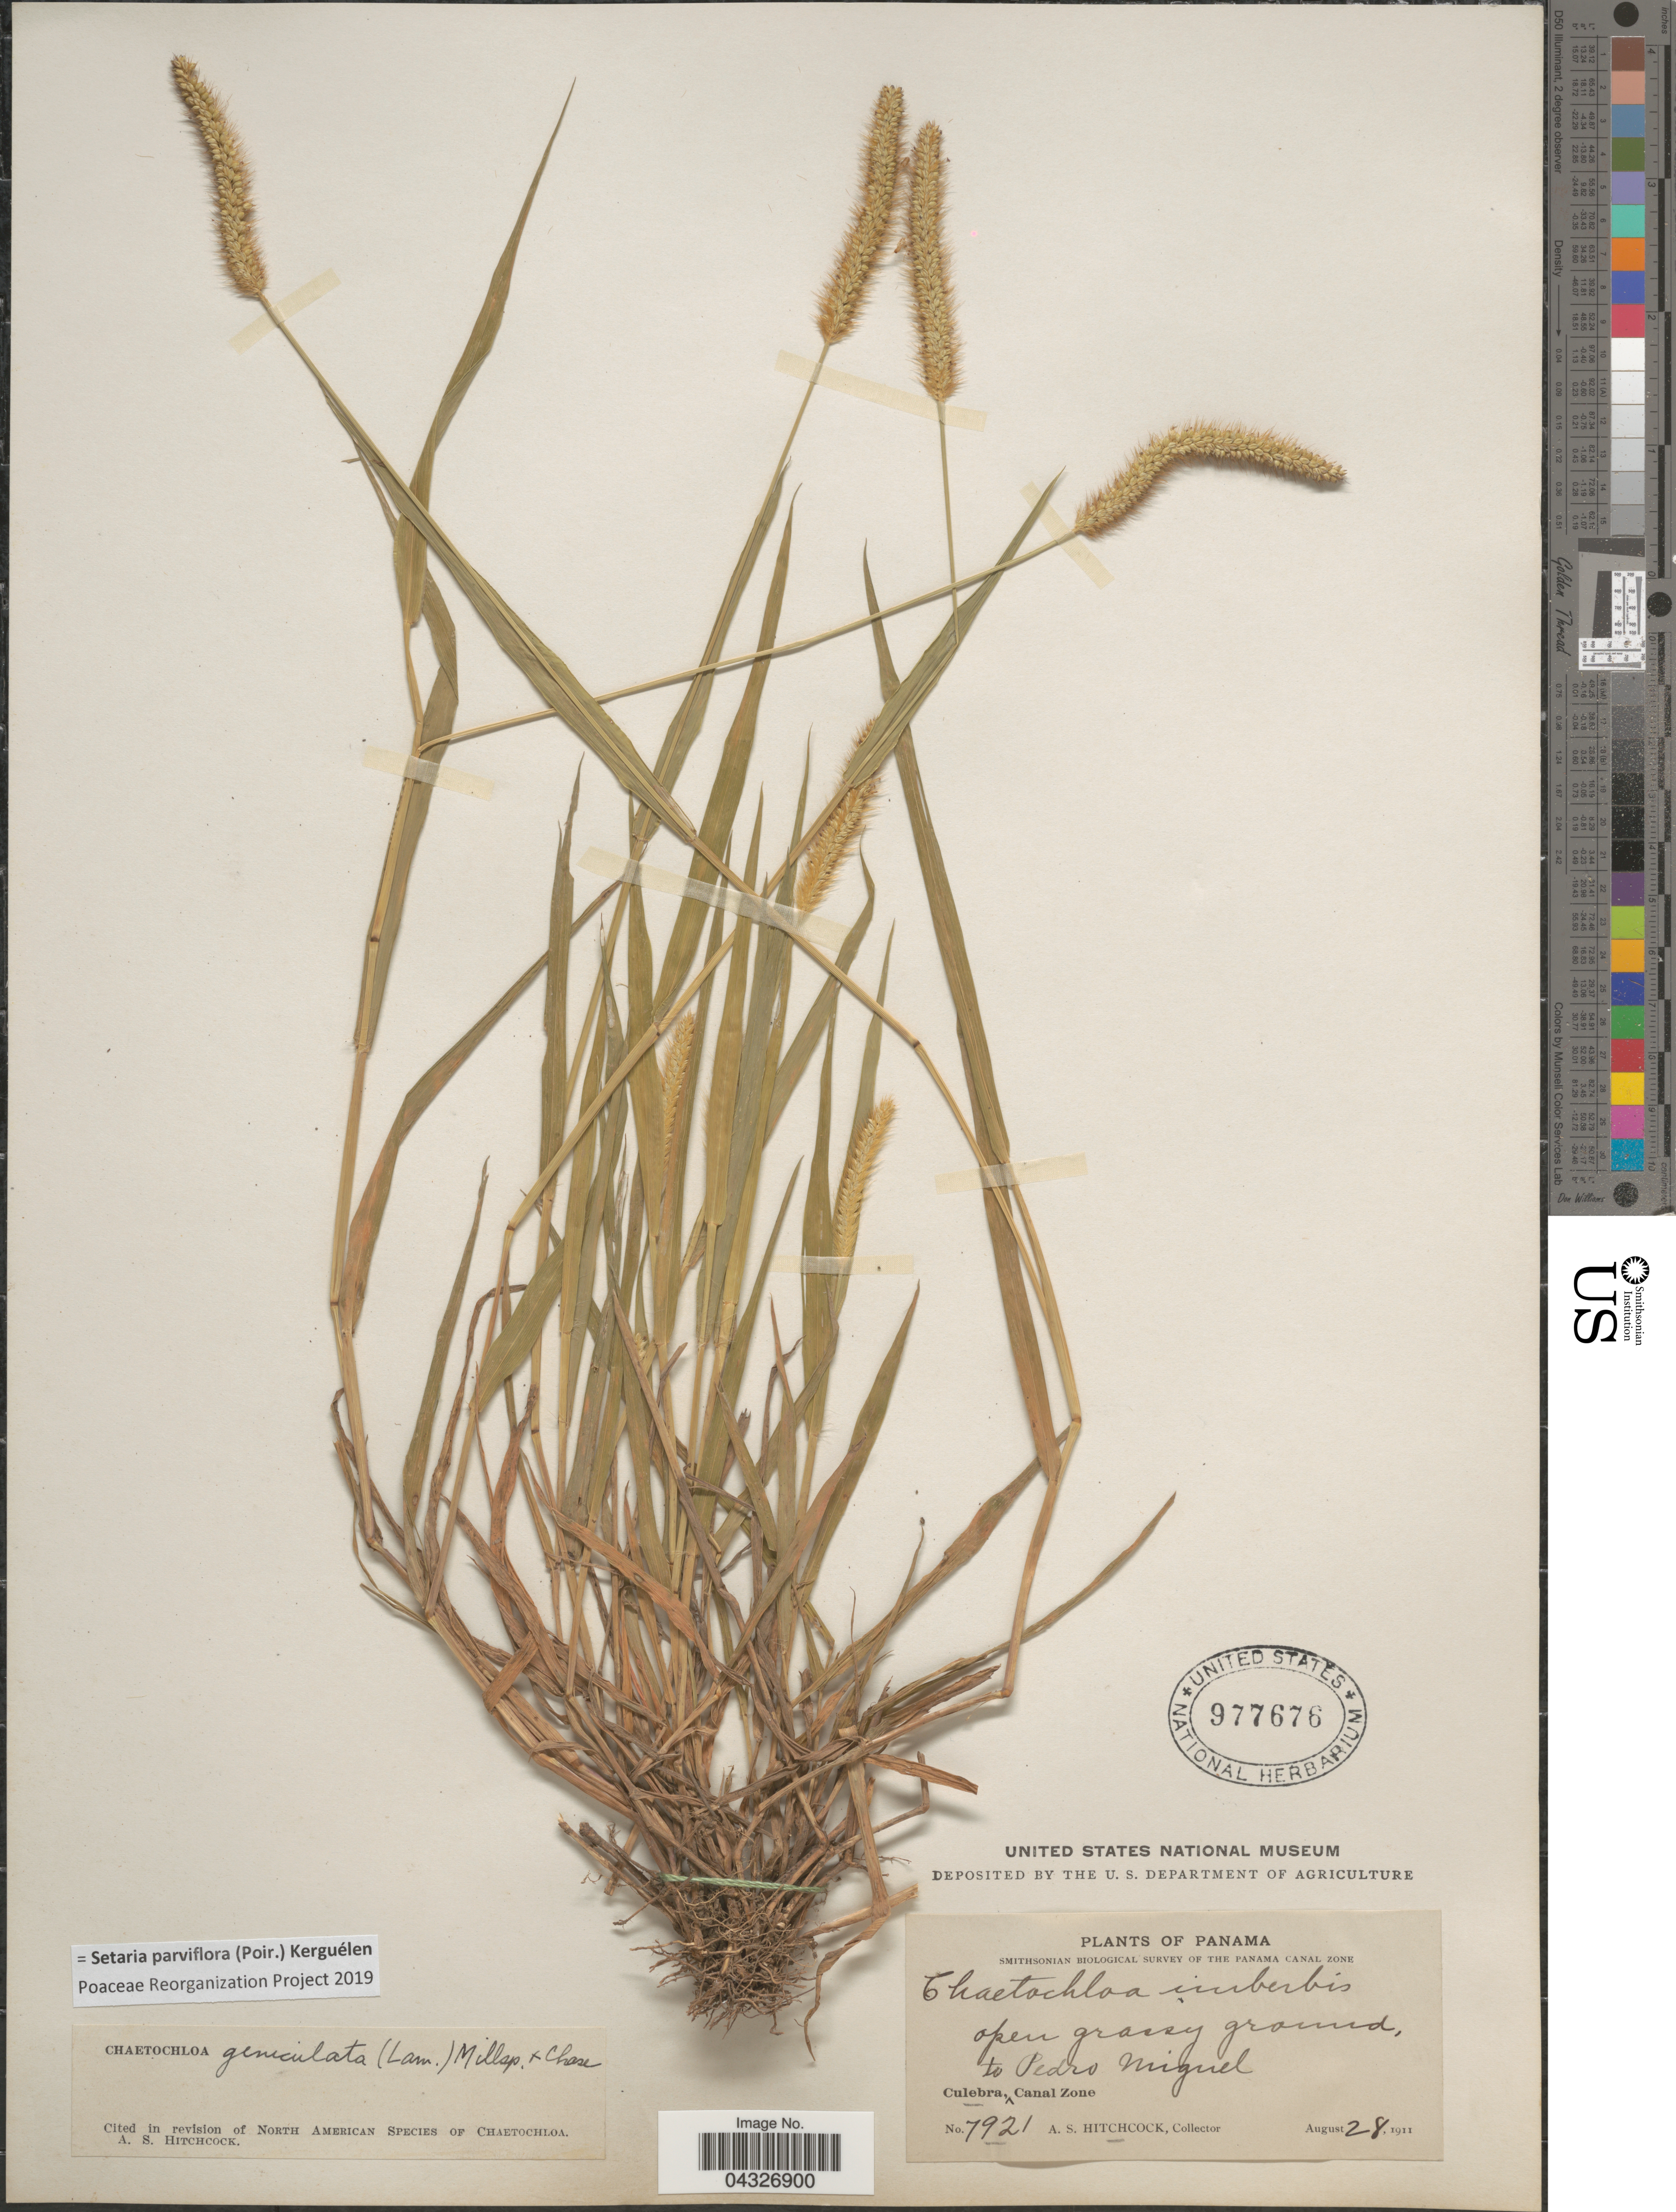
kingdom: Plantae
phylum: Tracheophyta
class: Liliopsida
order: Poales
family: Poaceae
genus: Setaria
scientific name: Setaria parviflora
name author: (Poir.) Kerguélen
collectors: A. S. Hitchcock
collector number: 7921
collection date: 1911-08-28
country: Panama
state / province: Colón / Panamá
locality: Smithsonian Biological Survey of the Panama Canal Zone. Open grassy ground, to Pedro Miguel. Culebra, Canal Zone.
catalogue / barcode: US 977676